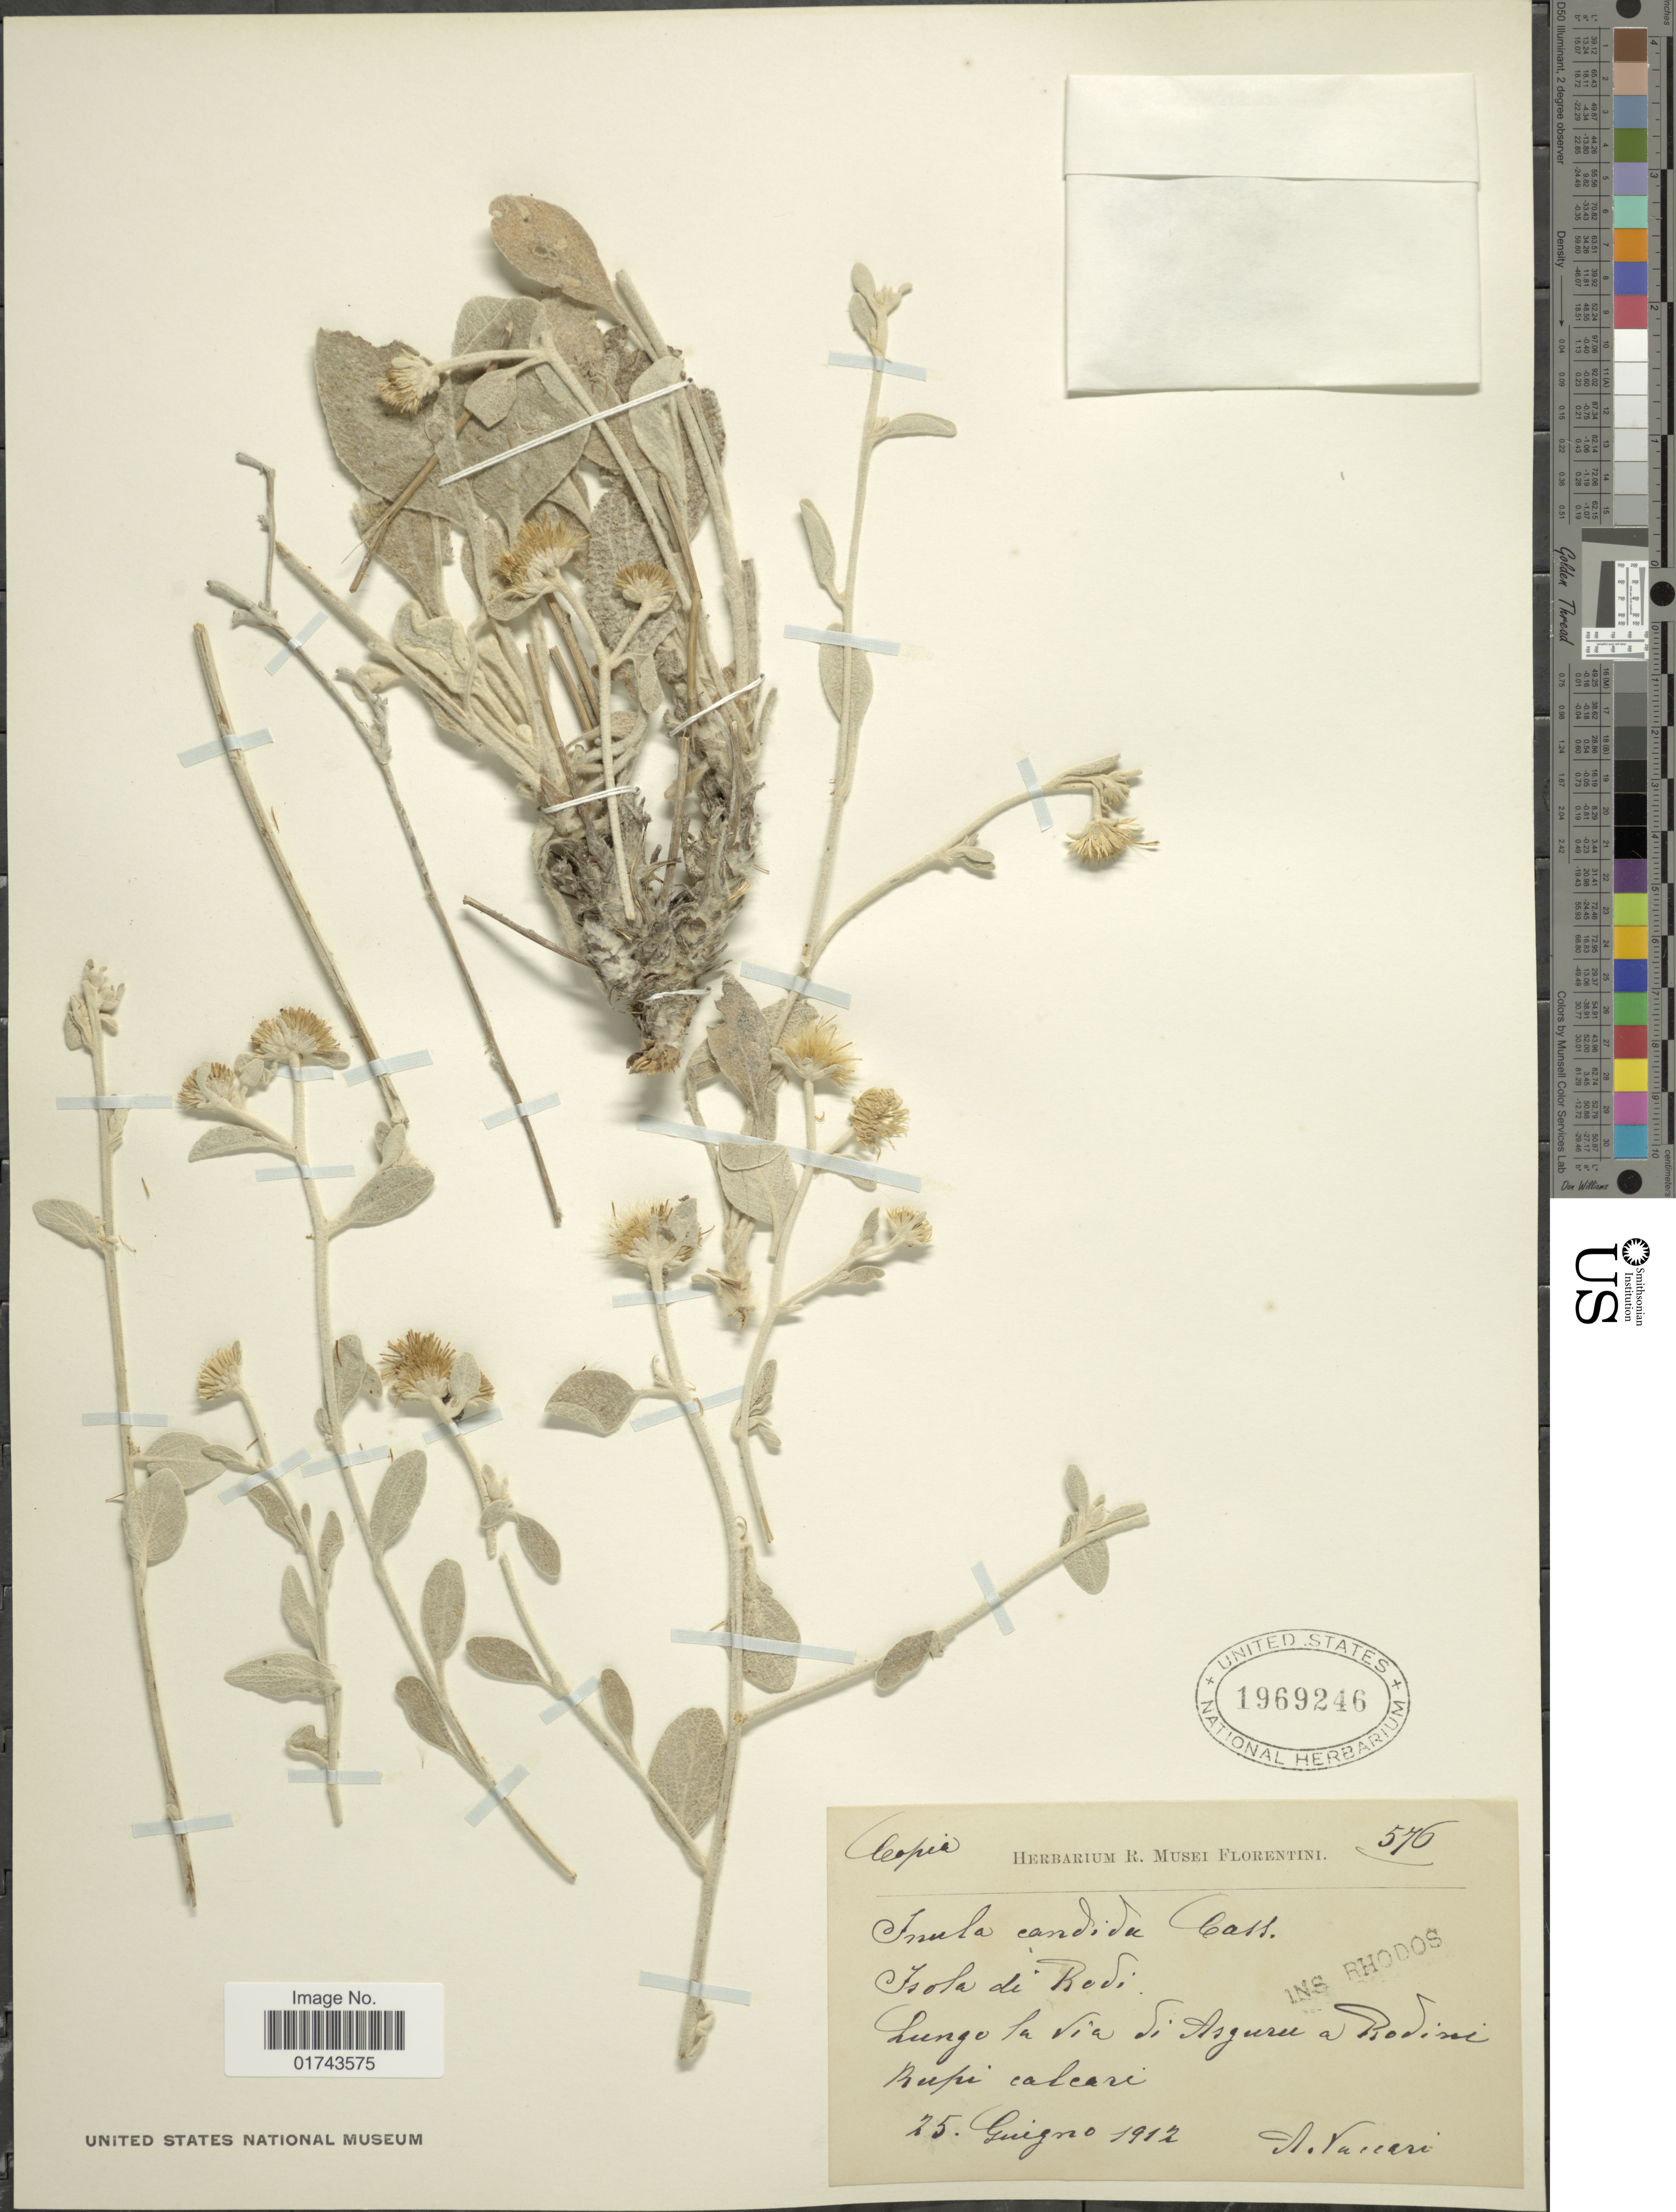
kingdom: Plantae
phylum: Tracheophyta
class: Magnoliopsida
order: Asterales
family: Asteraceae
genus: Inula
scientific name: Inula candida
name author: (L.) Cass.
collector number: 576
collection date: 1912-06-25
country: Greece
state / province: South Aegean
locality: Isola di Rodi. Lungo la Via di Asguru a Rodini Rupi calcari.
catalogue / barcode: US 1969246